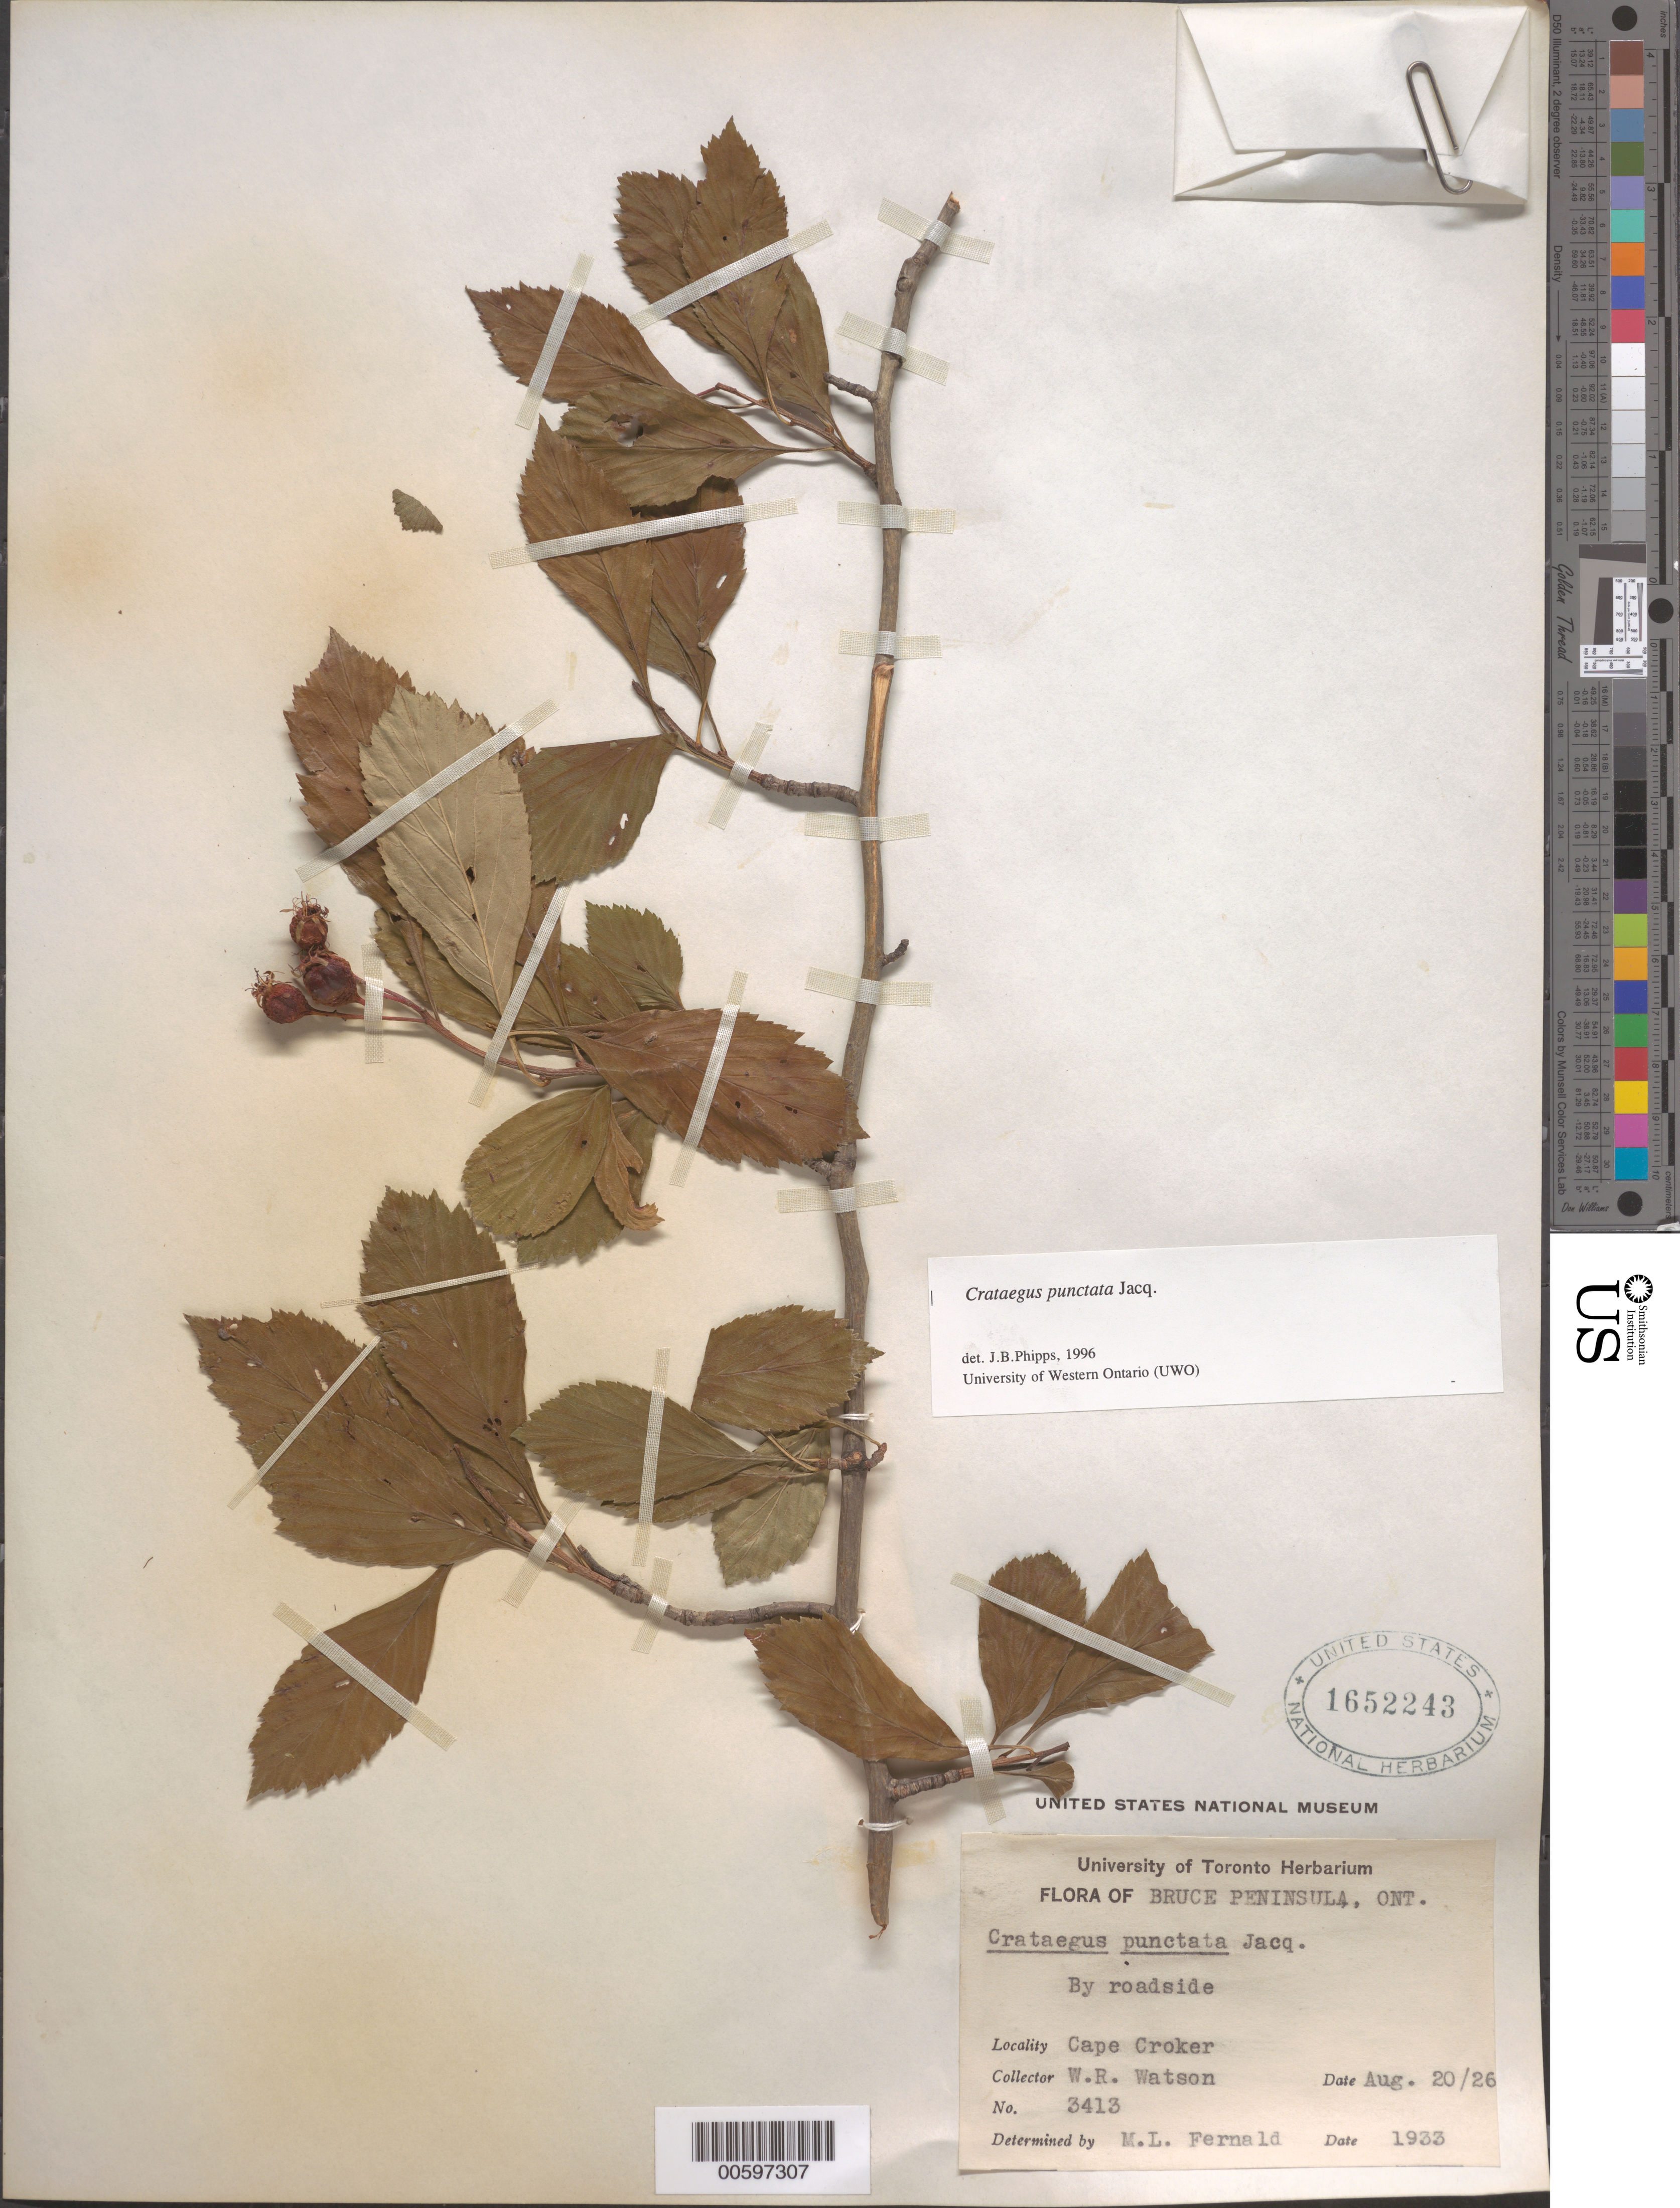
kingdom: Plantae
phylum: Tracheophyta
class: Magnoliopsida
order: Rosales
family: Rosaceae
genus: Crataegus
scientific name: Crataegus punctata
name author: Jacq.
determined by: Fernald, M. L.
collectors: W. R. Watson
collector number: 3413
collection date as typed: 20 Aug 1926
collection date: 1926-08-20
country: Canada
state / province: Ontario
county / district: Bruce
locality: Cape Croker. Bruce Peninsula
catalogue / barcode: US 1652243